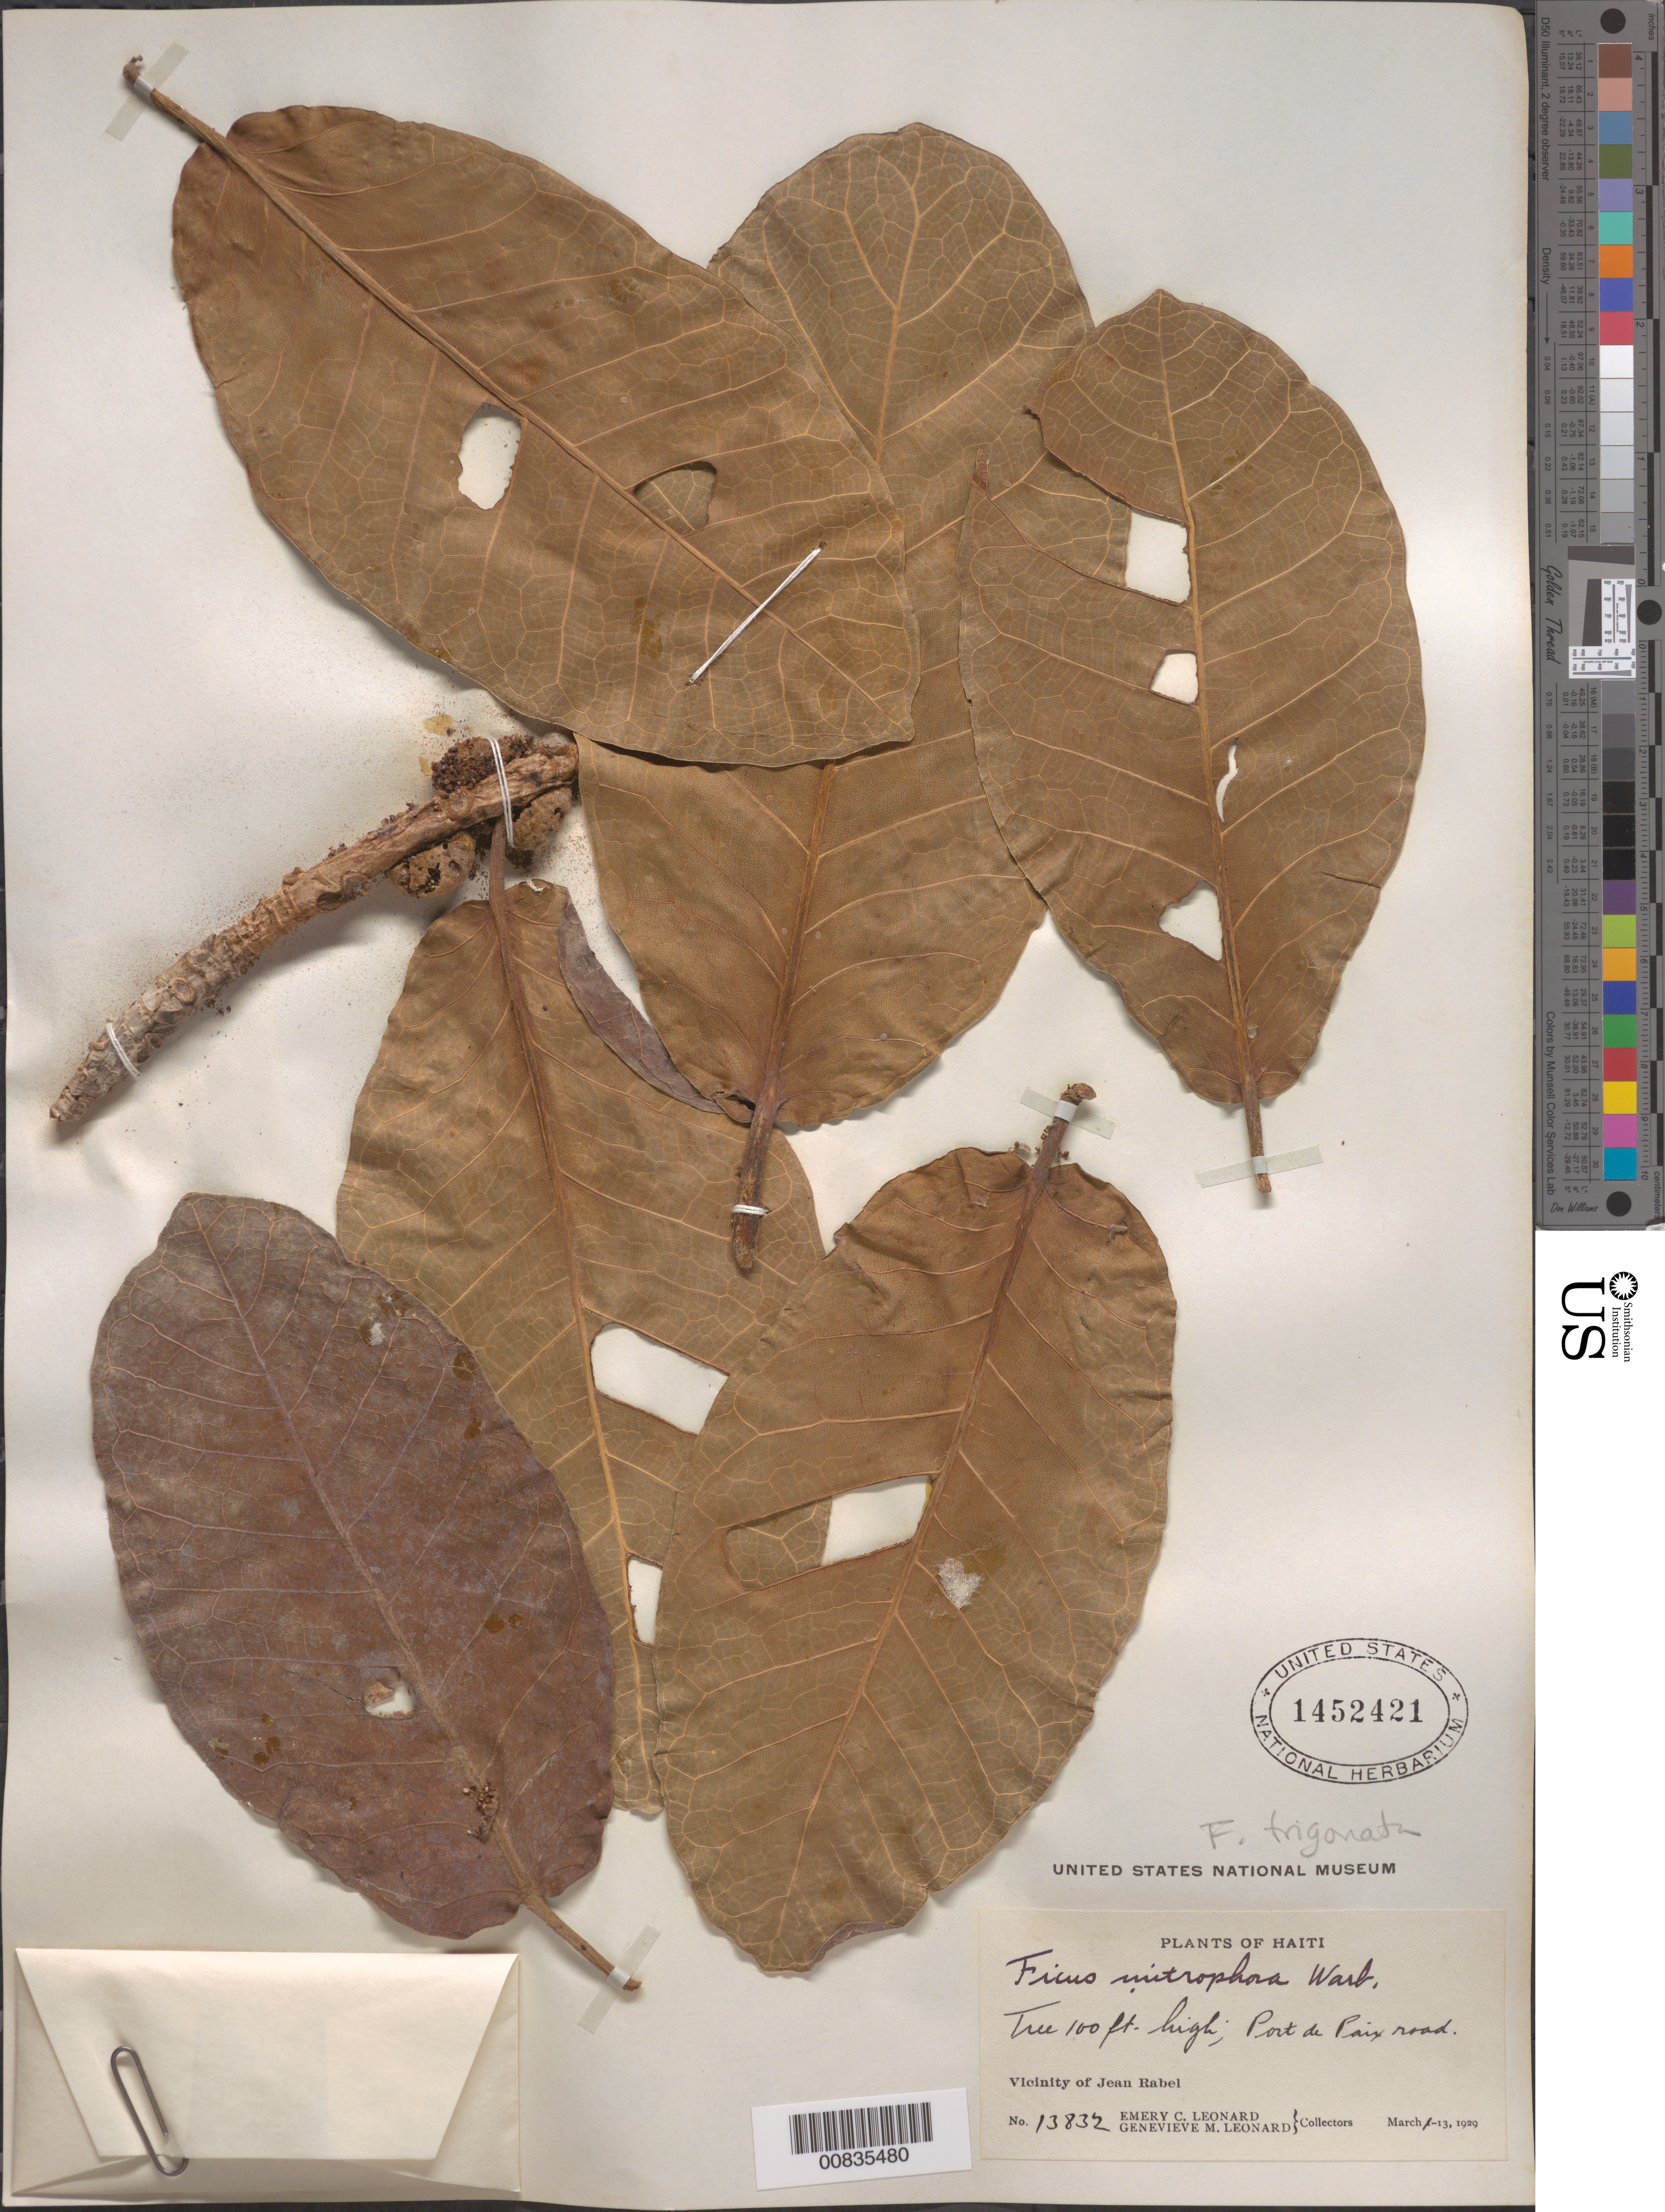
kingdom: Plantae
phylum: Tracheophyta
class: Magnoliopsida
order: Rosales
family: Moraceae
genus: Ficus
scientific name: Ficus trigonata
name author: L.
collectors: E. C. Leonard & G. M. Leonard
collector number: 13832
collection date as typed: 13 Mar 1929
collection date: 1929-03-13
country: Haiti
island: Hispaniola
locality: Port-de-Paix road. Vicinity of Jean Rabel.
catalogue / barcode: US 1452421